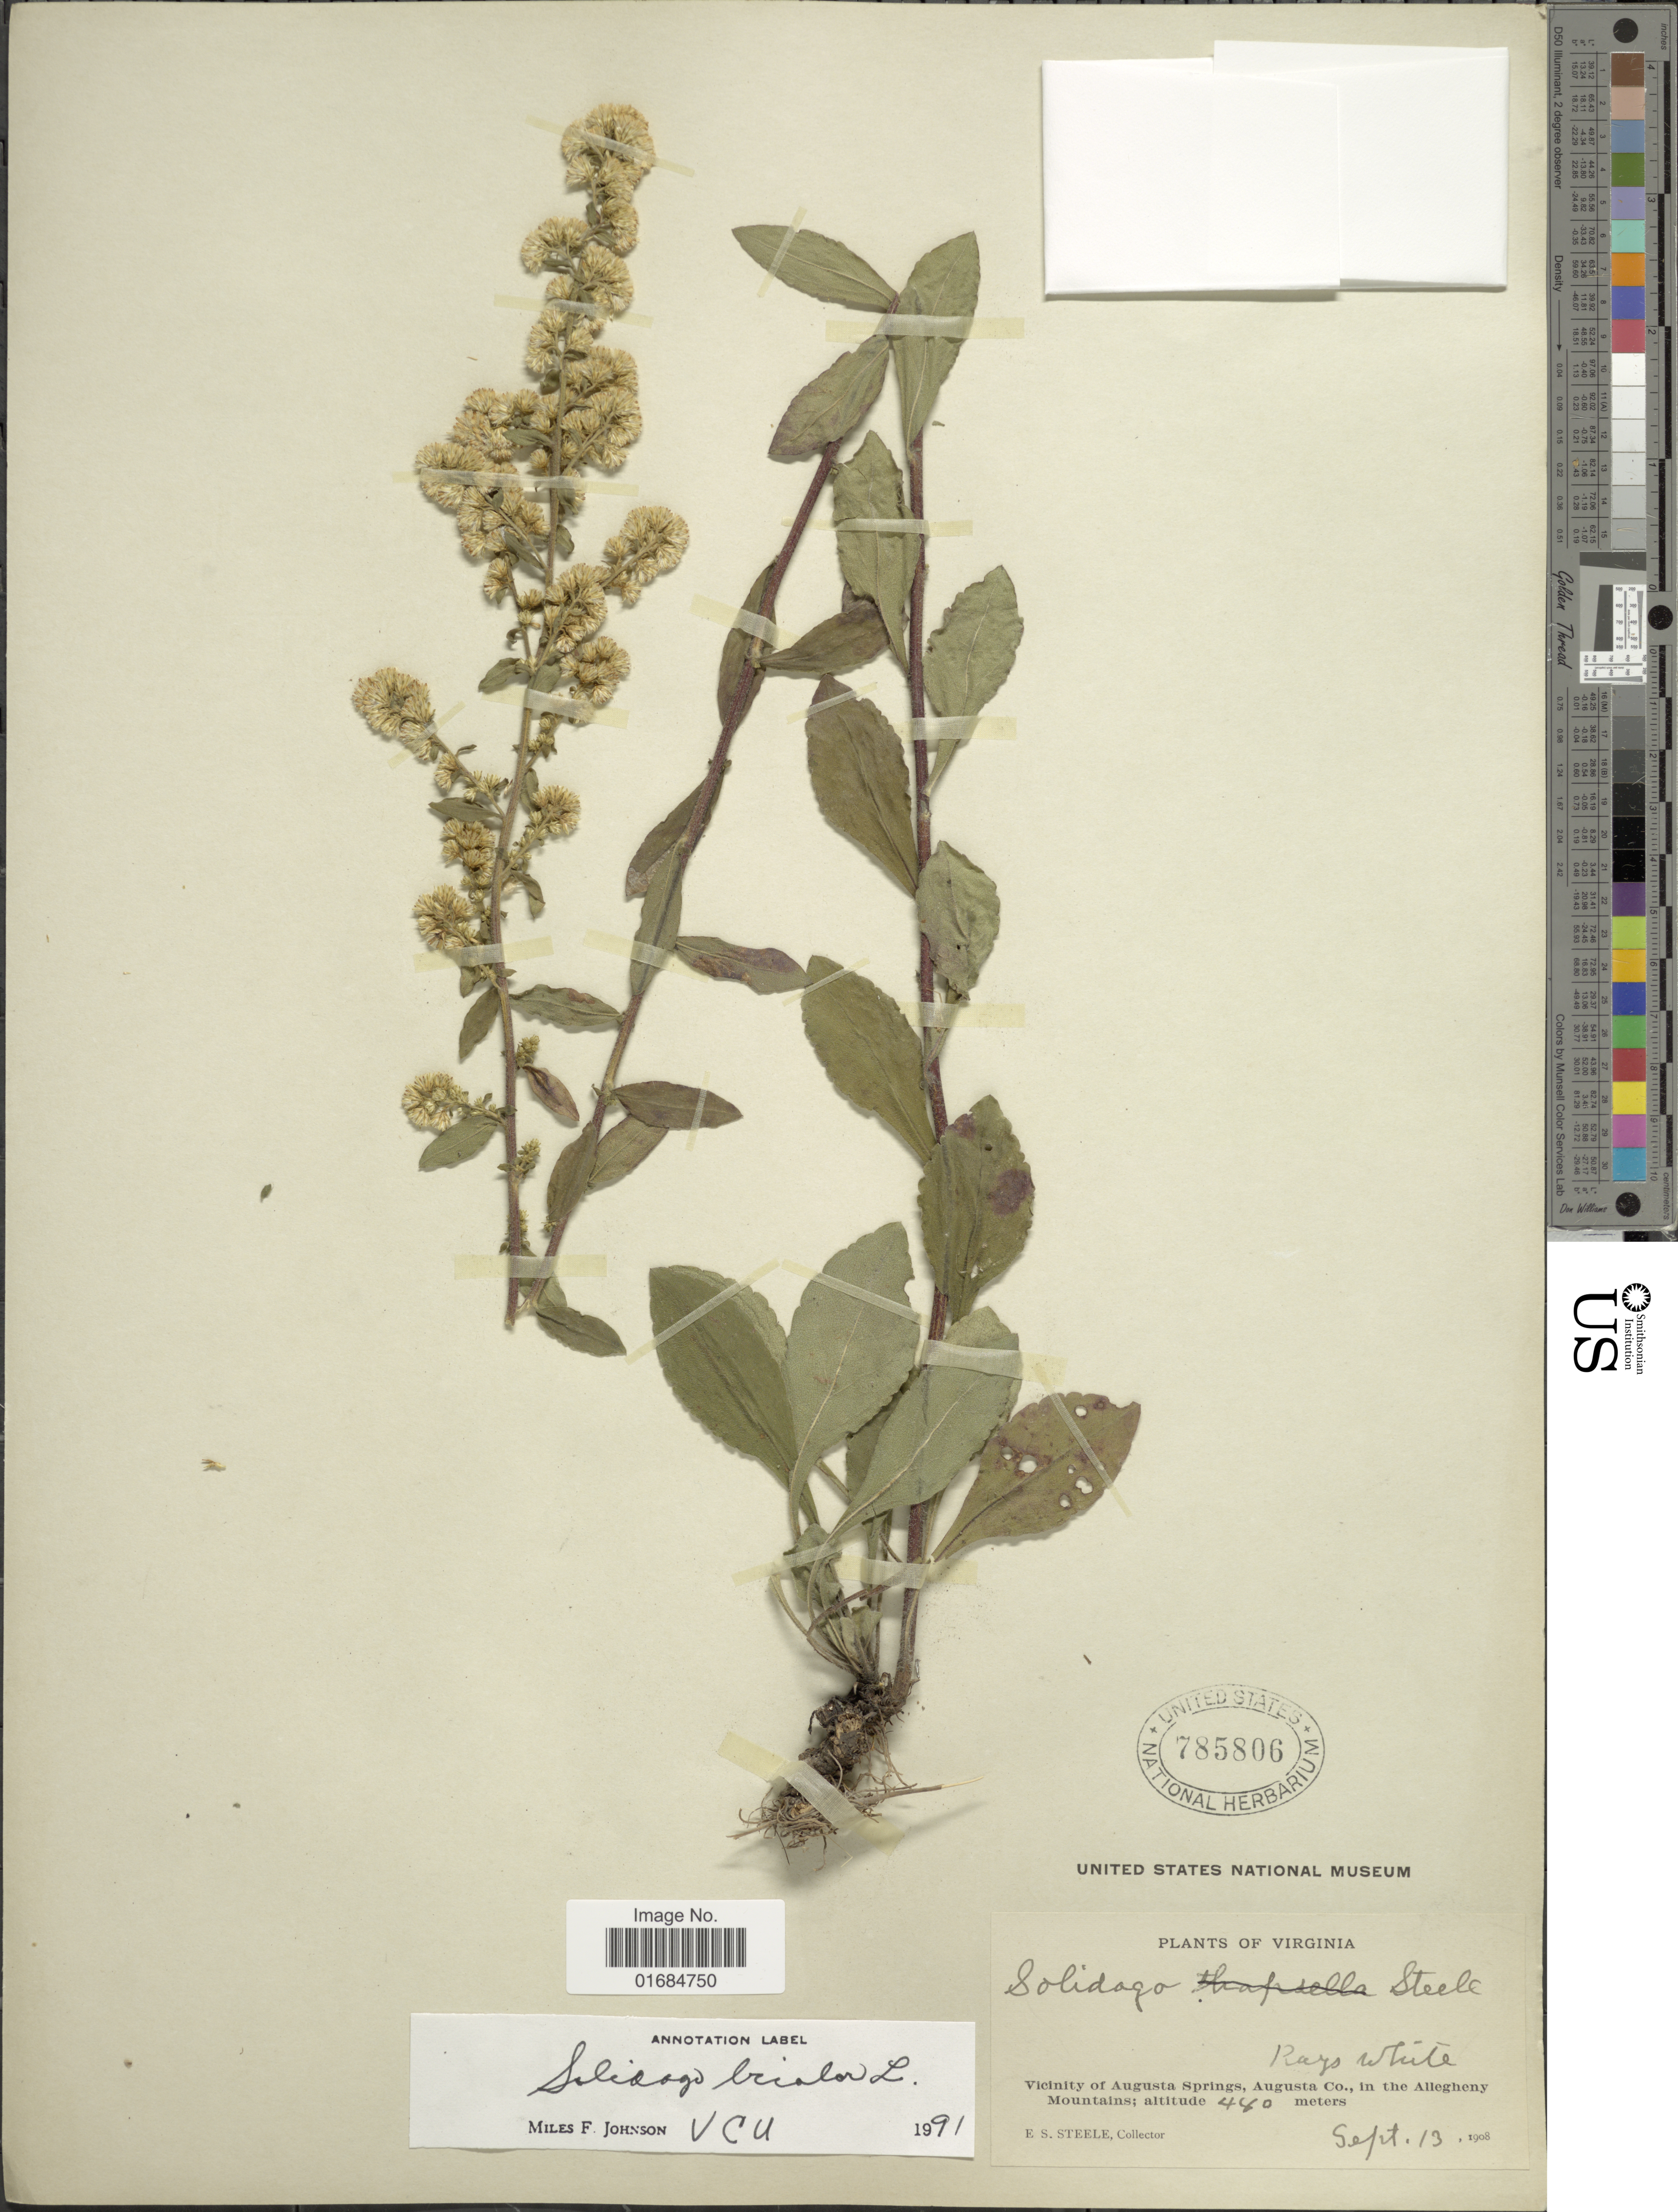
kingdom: Plantae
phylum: Tracheophyta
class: Magnoliopsida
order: Asterales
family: Asteraceae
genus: Solidago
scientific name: Solidago bicolor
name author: L.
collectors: E. Steele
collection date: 1908-09-13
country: United States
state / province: Virginia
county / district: Augusta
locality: Vicinity of Augusta Springs, Augusta Co.., in the Allegheny Mountains.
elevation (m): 480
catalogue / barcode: US 785806